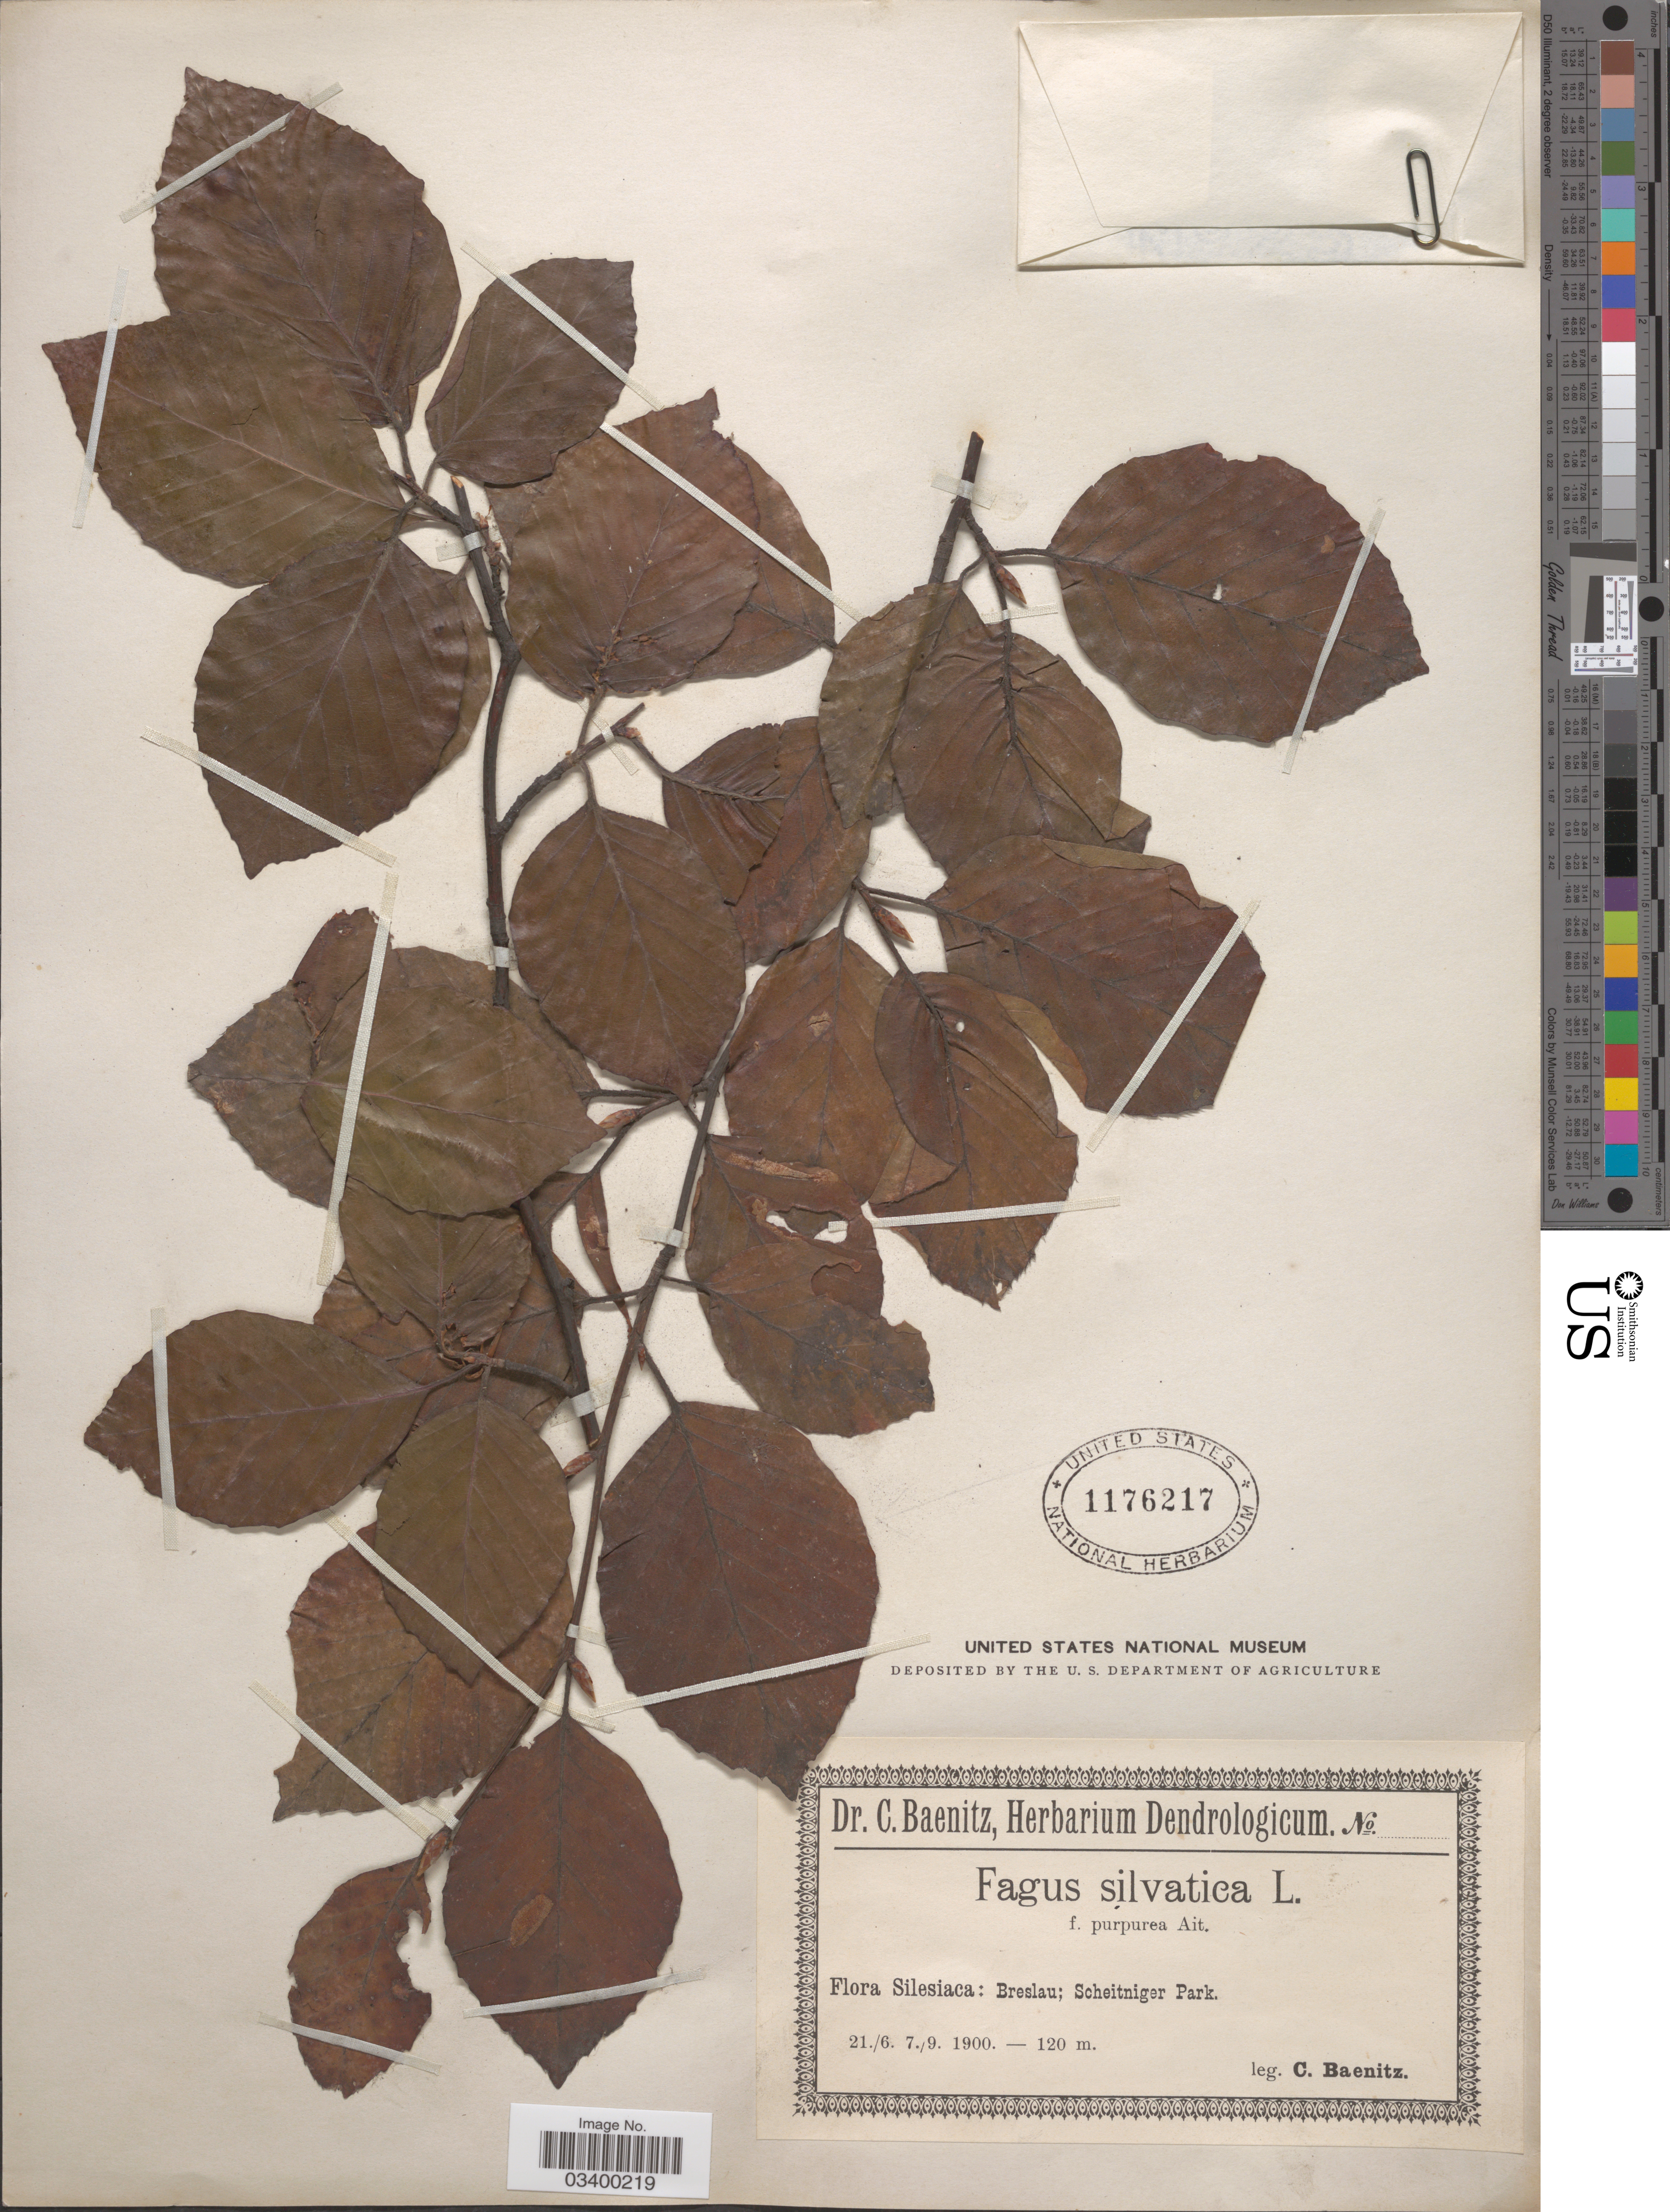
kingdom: Plantae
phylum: Tracheophyta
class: Magnoliopsida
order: Fagales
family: Fagaceae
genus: Fagus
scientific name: Fagus sylvatica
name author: L.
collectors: C. G. Baenitz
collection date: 1900-06-21/1900-09-07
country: Poland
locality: Silesiaca: Breslau; Scheitniger Park.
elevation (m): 120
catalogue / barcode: US 1176217